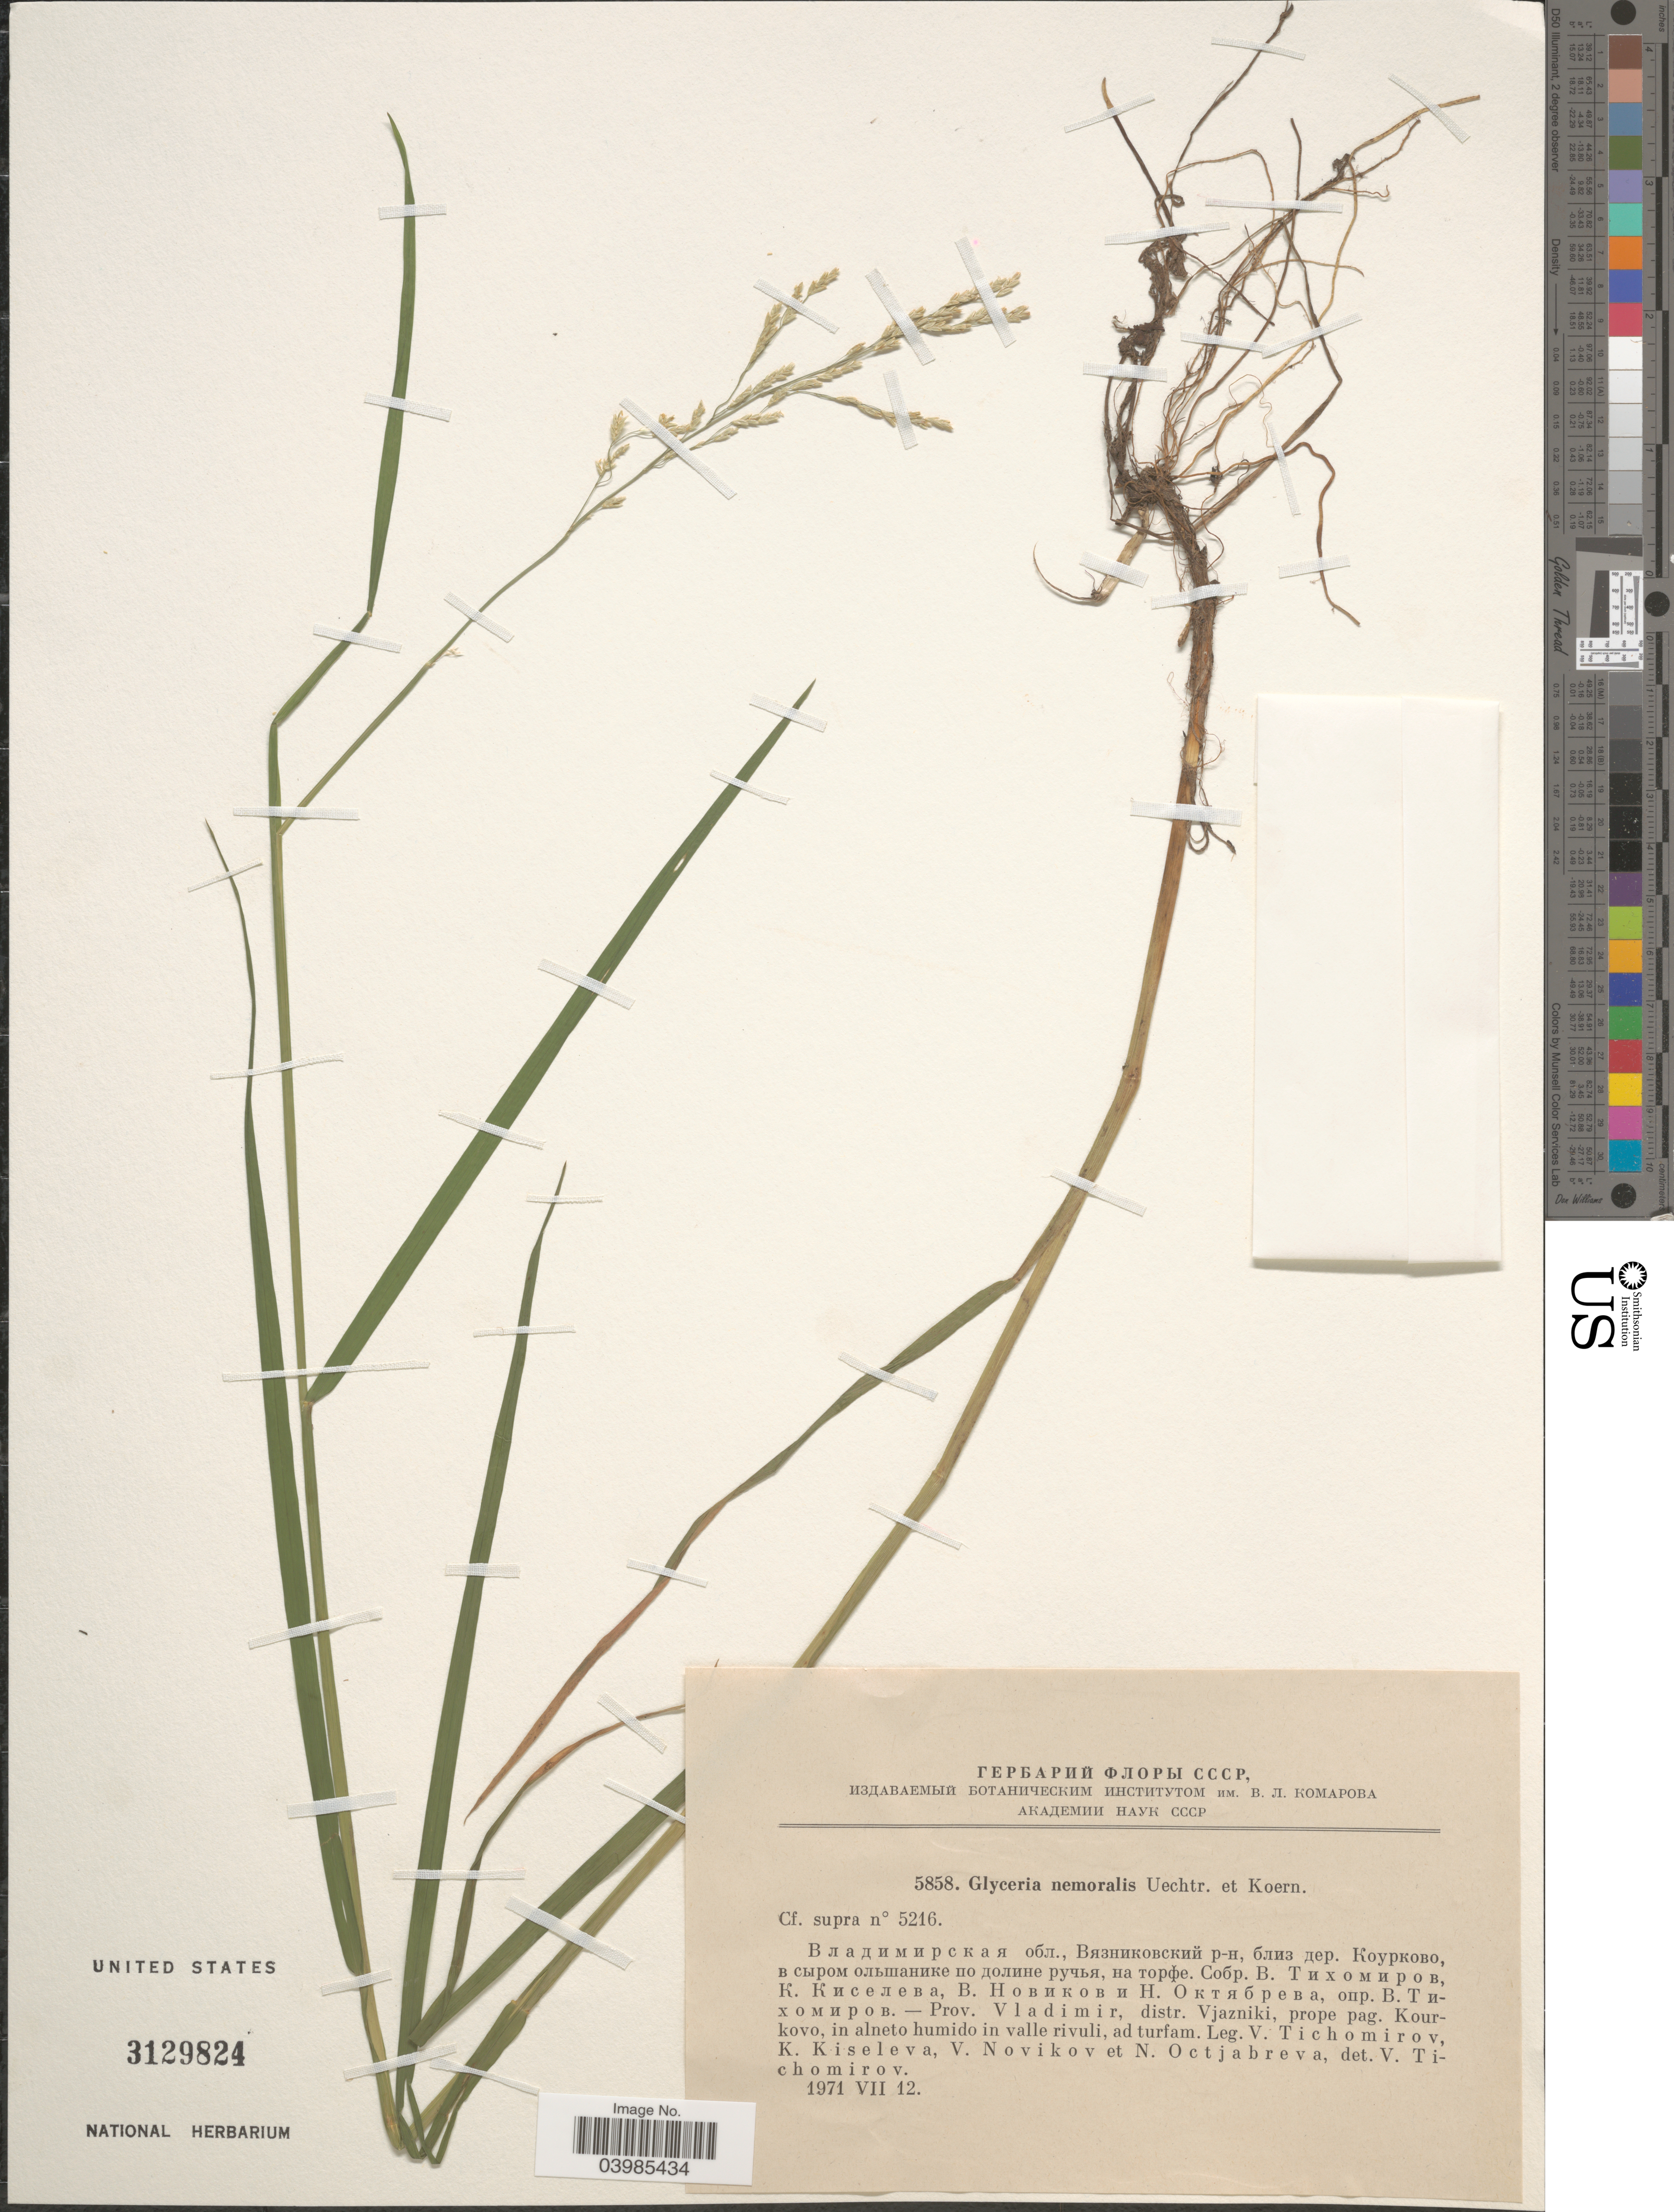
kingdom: Plantae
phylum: Tracheophyta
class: Liliopsida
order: Poales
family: Poaceae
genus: Glyceria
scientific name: Glyceria nemoralis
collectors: V. Tichomirov, K. Kiseleva, V. Novikov & N. Octjabreva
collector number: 5858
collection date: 1971-07-12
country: Russian Federation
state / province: Vladimir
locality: Distr. Vjazniki, prope pag. Kourkovo, in alneto humido in valle rivuli, ad turfam.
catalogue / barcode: US 3129824